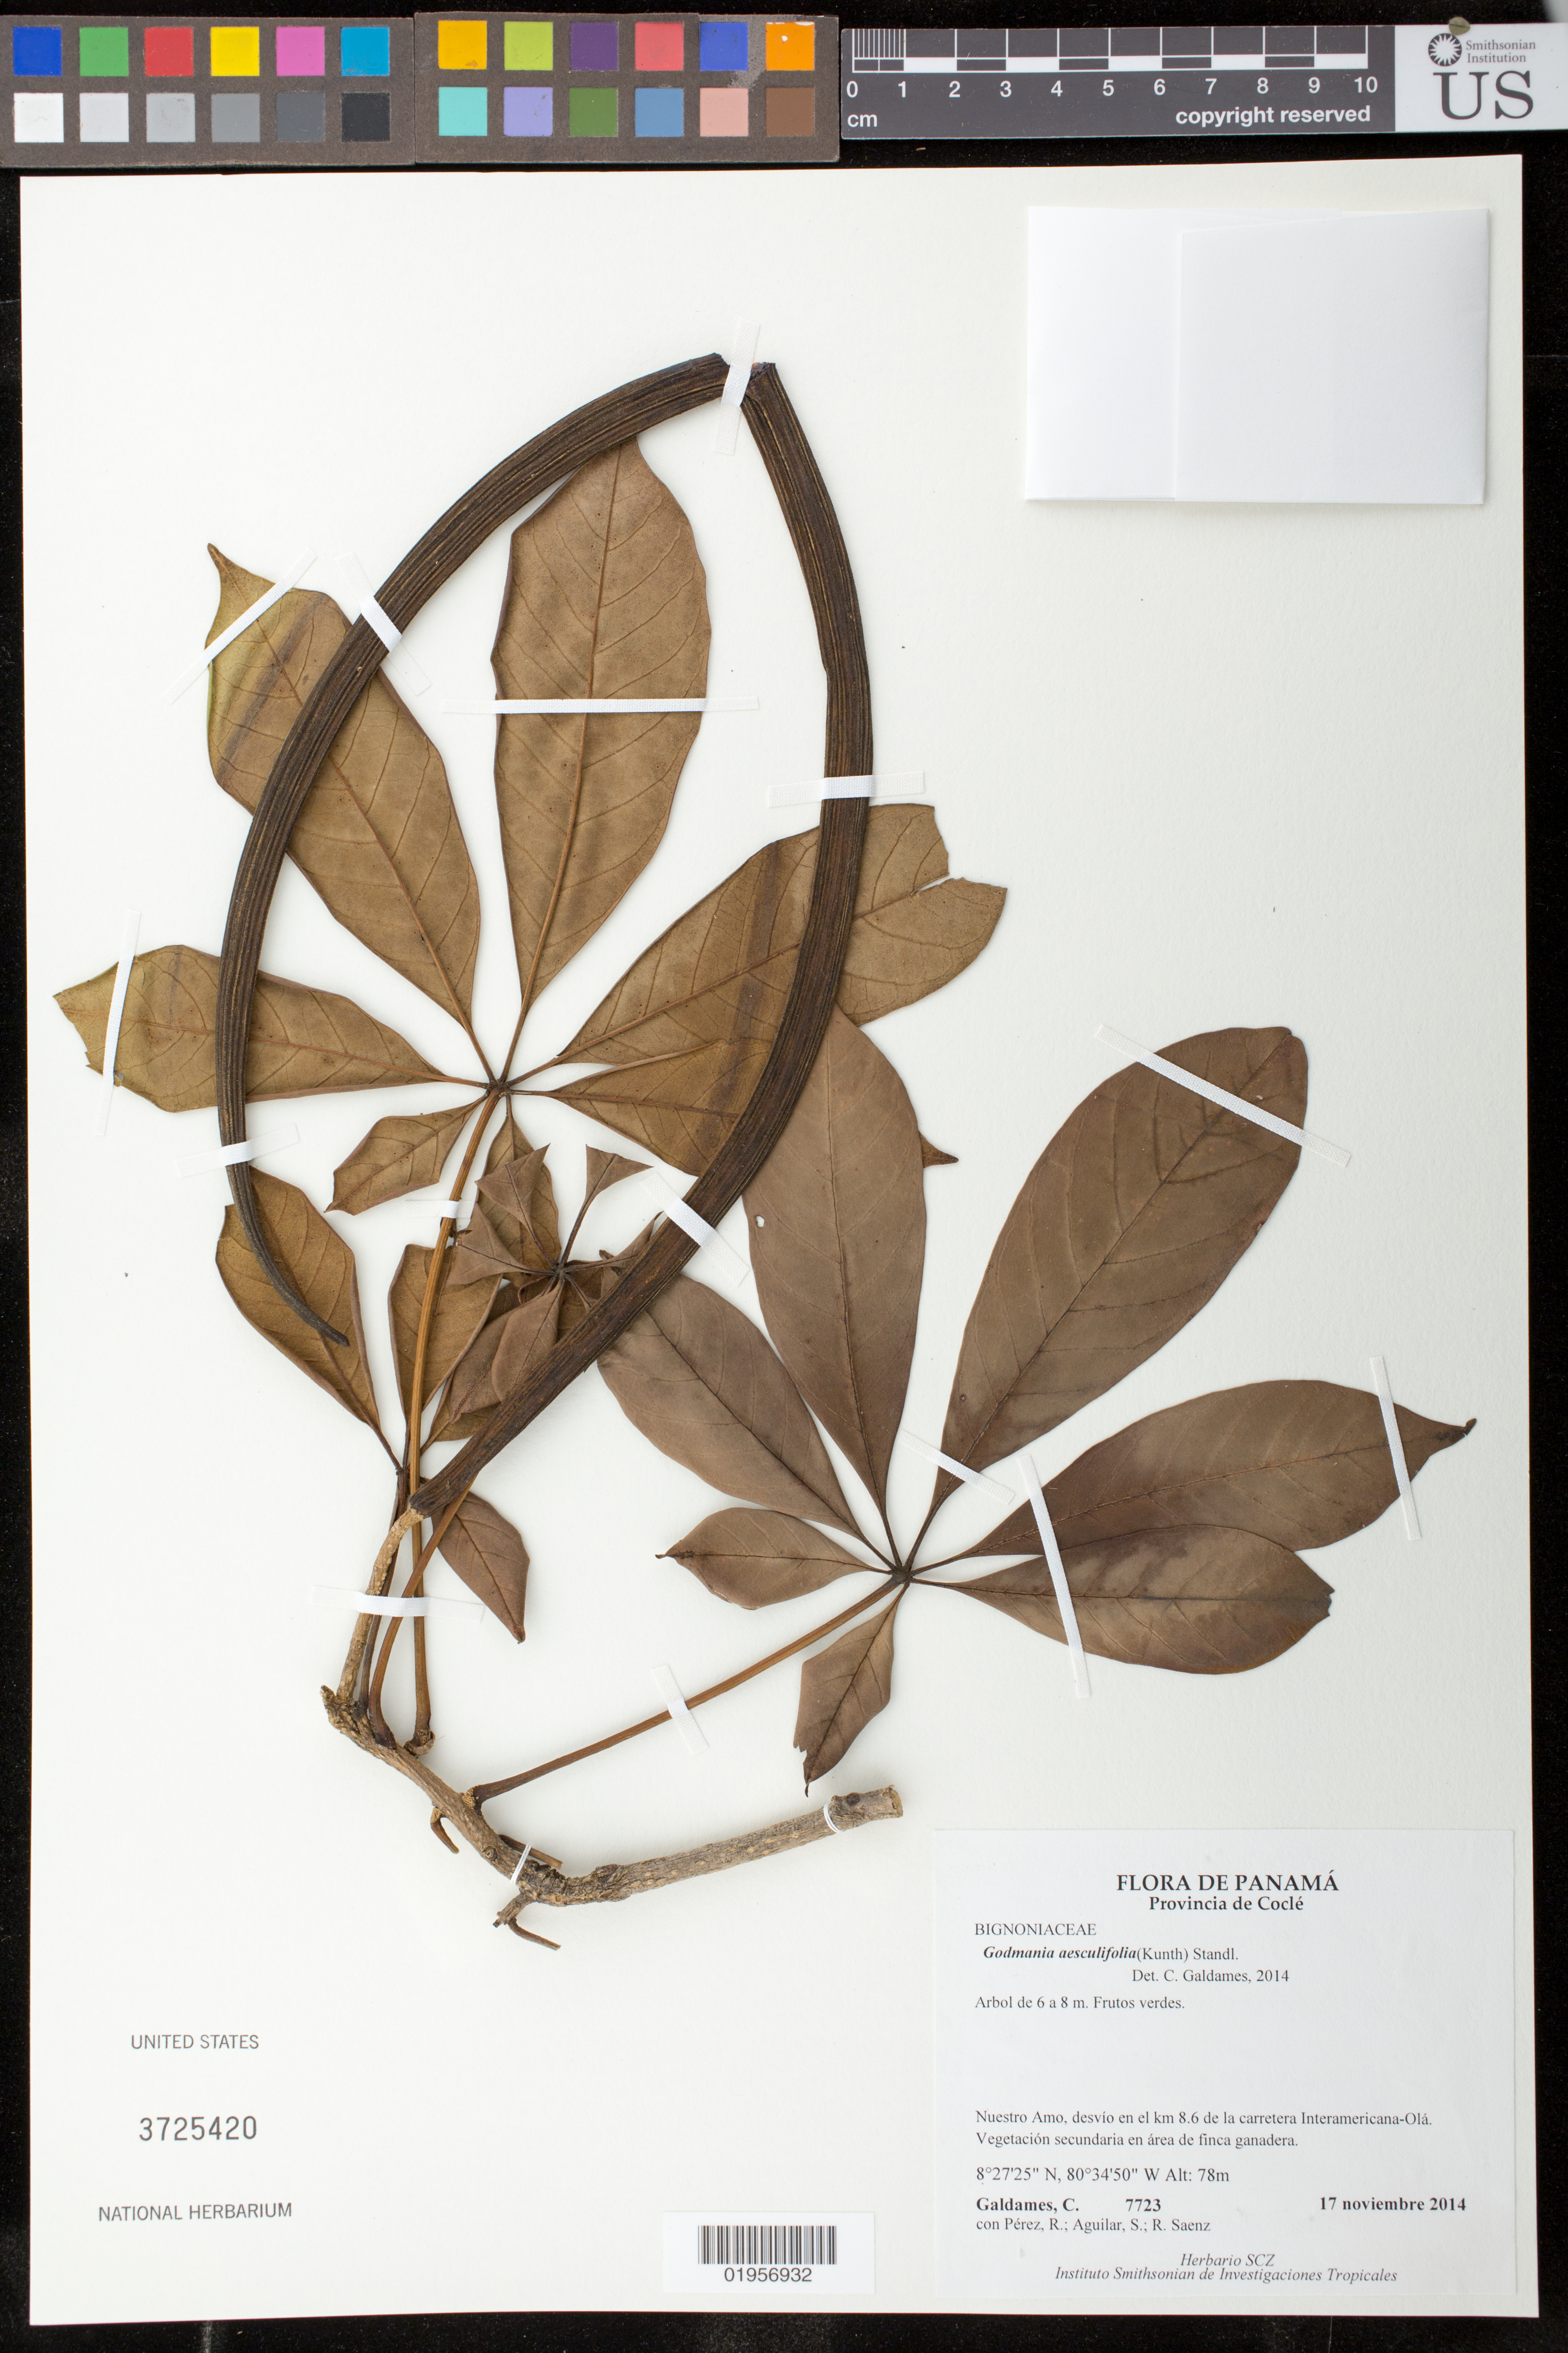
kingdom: Plantae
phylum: Tracheophyta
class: Magnoliopsida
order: Lamiales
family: Bignoniaceae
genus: Godmania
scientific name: Godmania aesculifolia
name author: Standl.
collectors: C. Galdames, R. Perez, S. Aguilar & R. Saenz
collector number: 7723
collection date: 2014-11-17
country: Panama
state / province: Coclé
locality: Nuestro Amo, desvio en el km 8.6 de la carretera Interamericana-Ola. Vegetacion secondaria en area de finca ganadera.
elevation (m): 78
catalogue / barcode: US 3725420